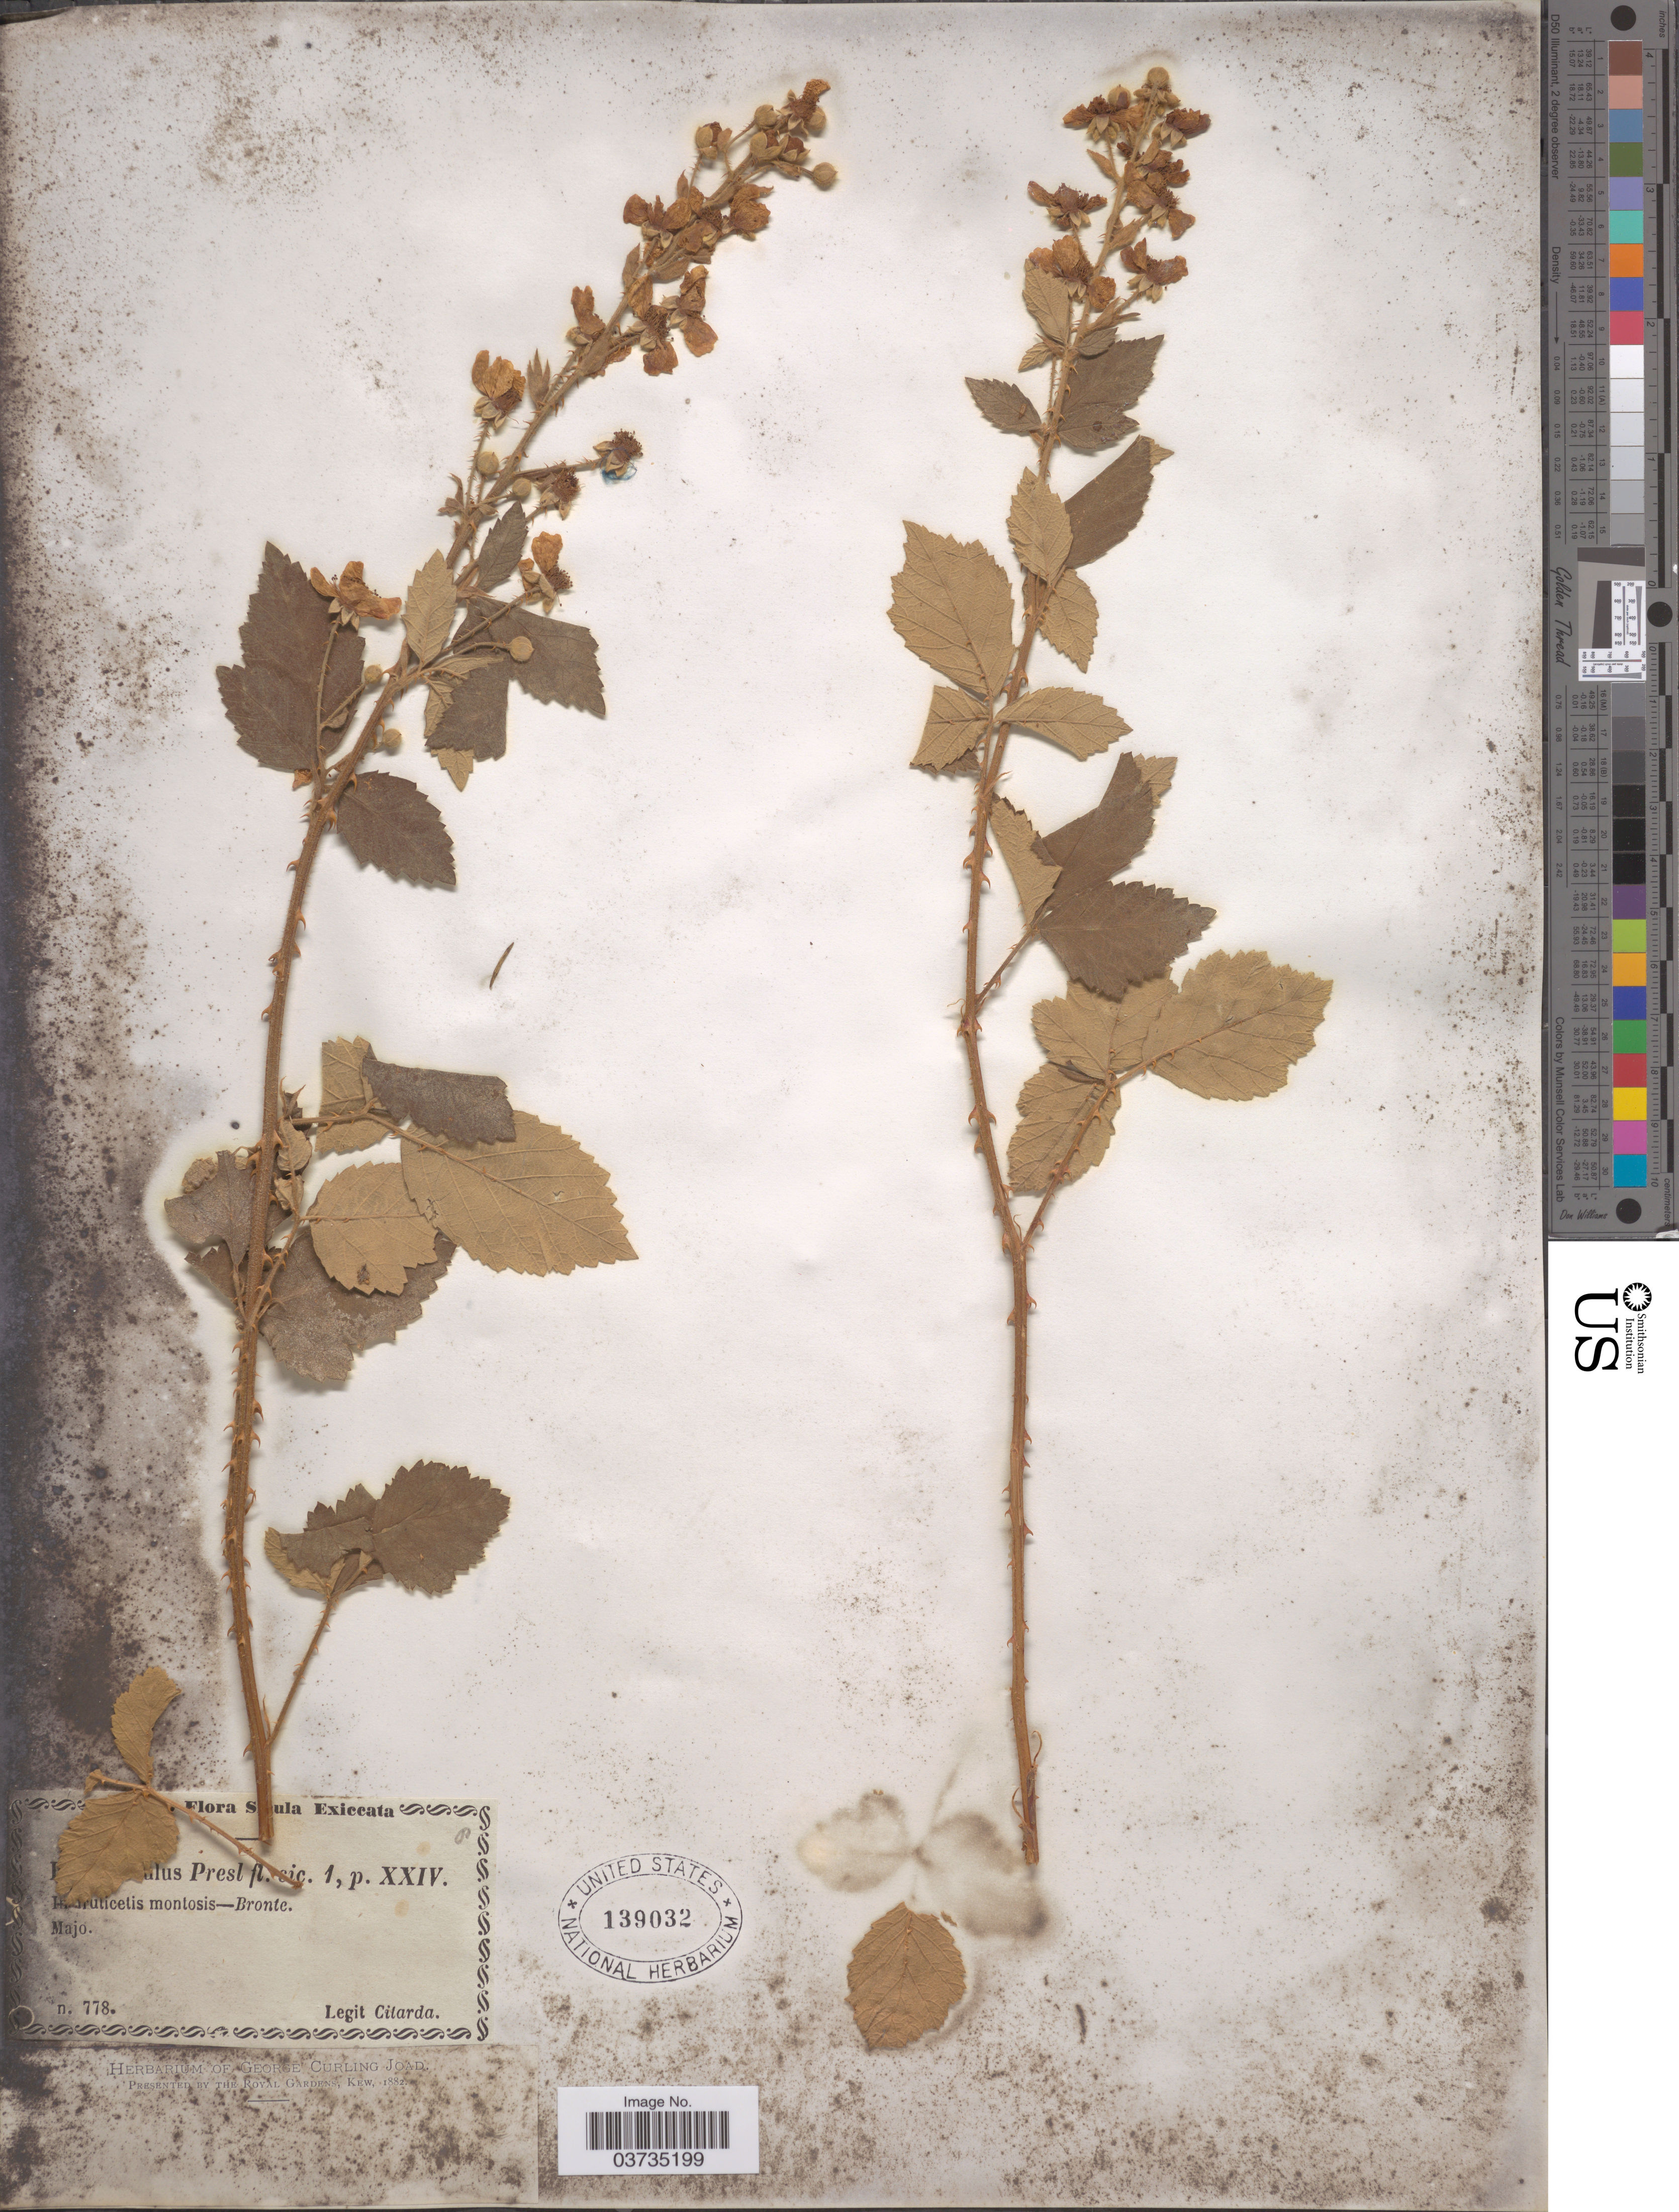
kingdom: Plantae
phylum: Tracheophyta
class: Magnoliopsida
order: Rosales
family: Rosaceae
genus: Rubus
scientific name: Rubus siculus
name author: C. Presl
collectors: Citarda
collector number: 778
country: Italy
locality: Sicula. Bronte.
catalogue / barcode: US 139032